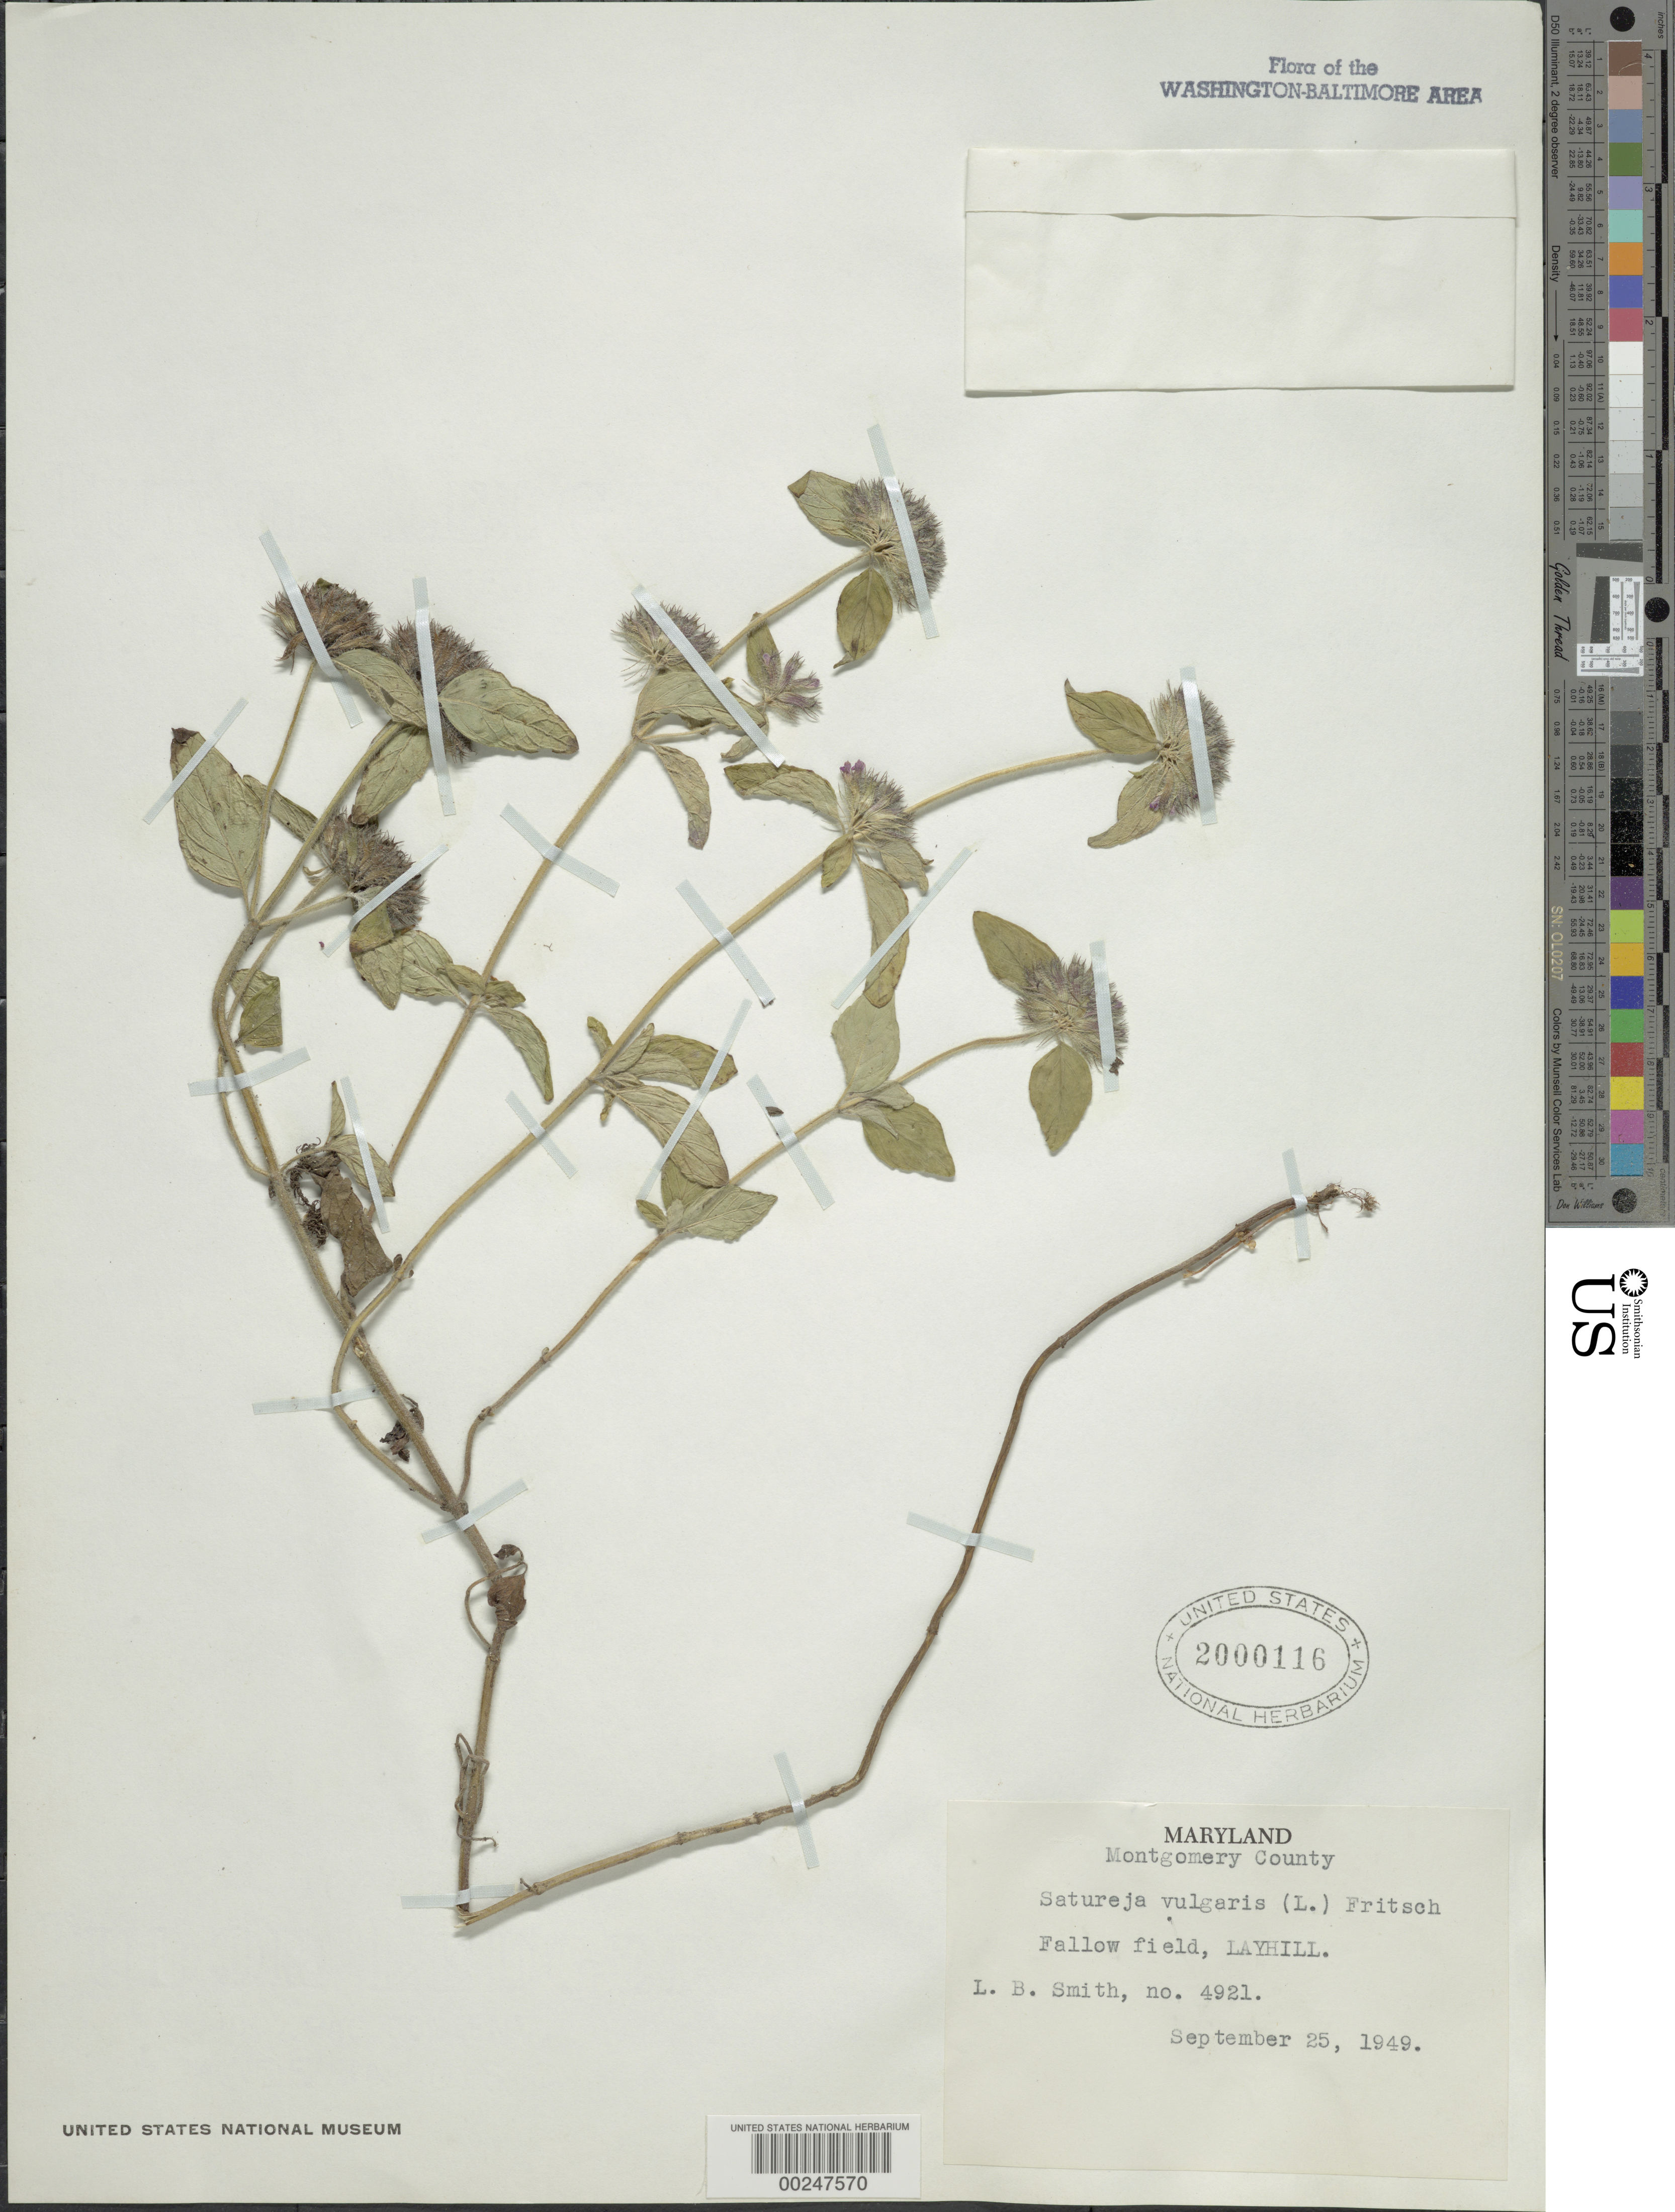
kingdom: Plantae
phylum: Tracheophyta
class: Magnoliopsida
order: Lamiales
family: Lamiaceae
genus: Clinopodium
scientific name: Clinopodium vulgare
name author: L.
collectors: L. Smith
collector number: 4921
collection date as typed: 25 Sep 1949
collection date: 1949-09-25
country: United States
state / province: Maryland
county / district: Montgomery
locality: Layhill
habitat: Fallow field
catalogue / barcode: US 2000116